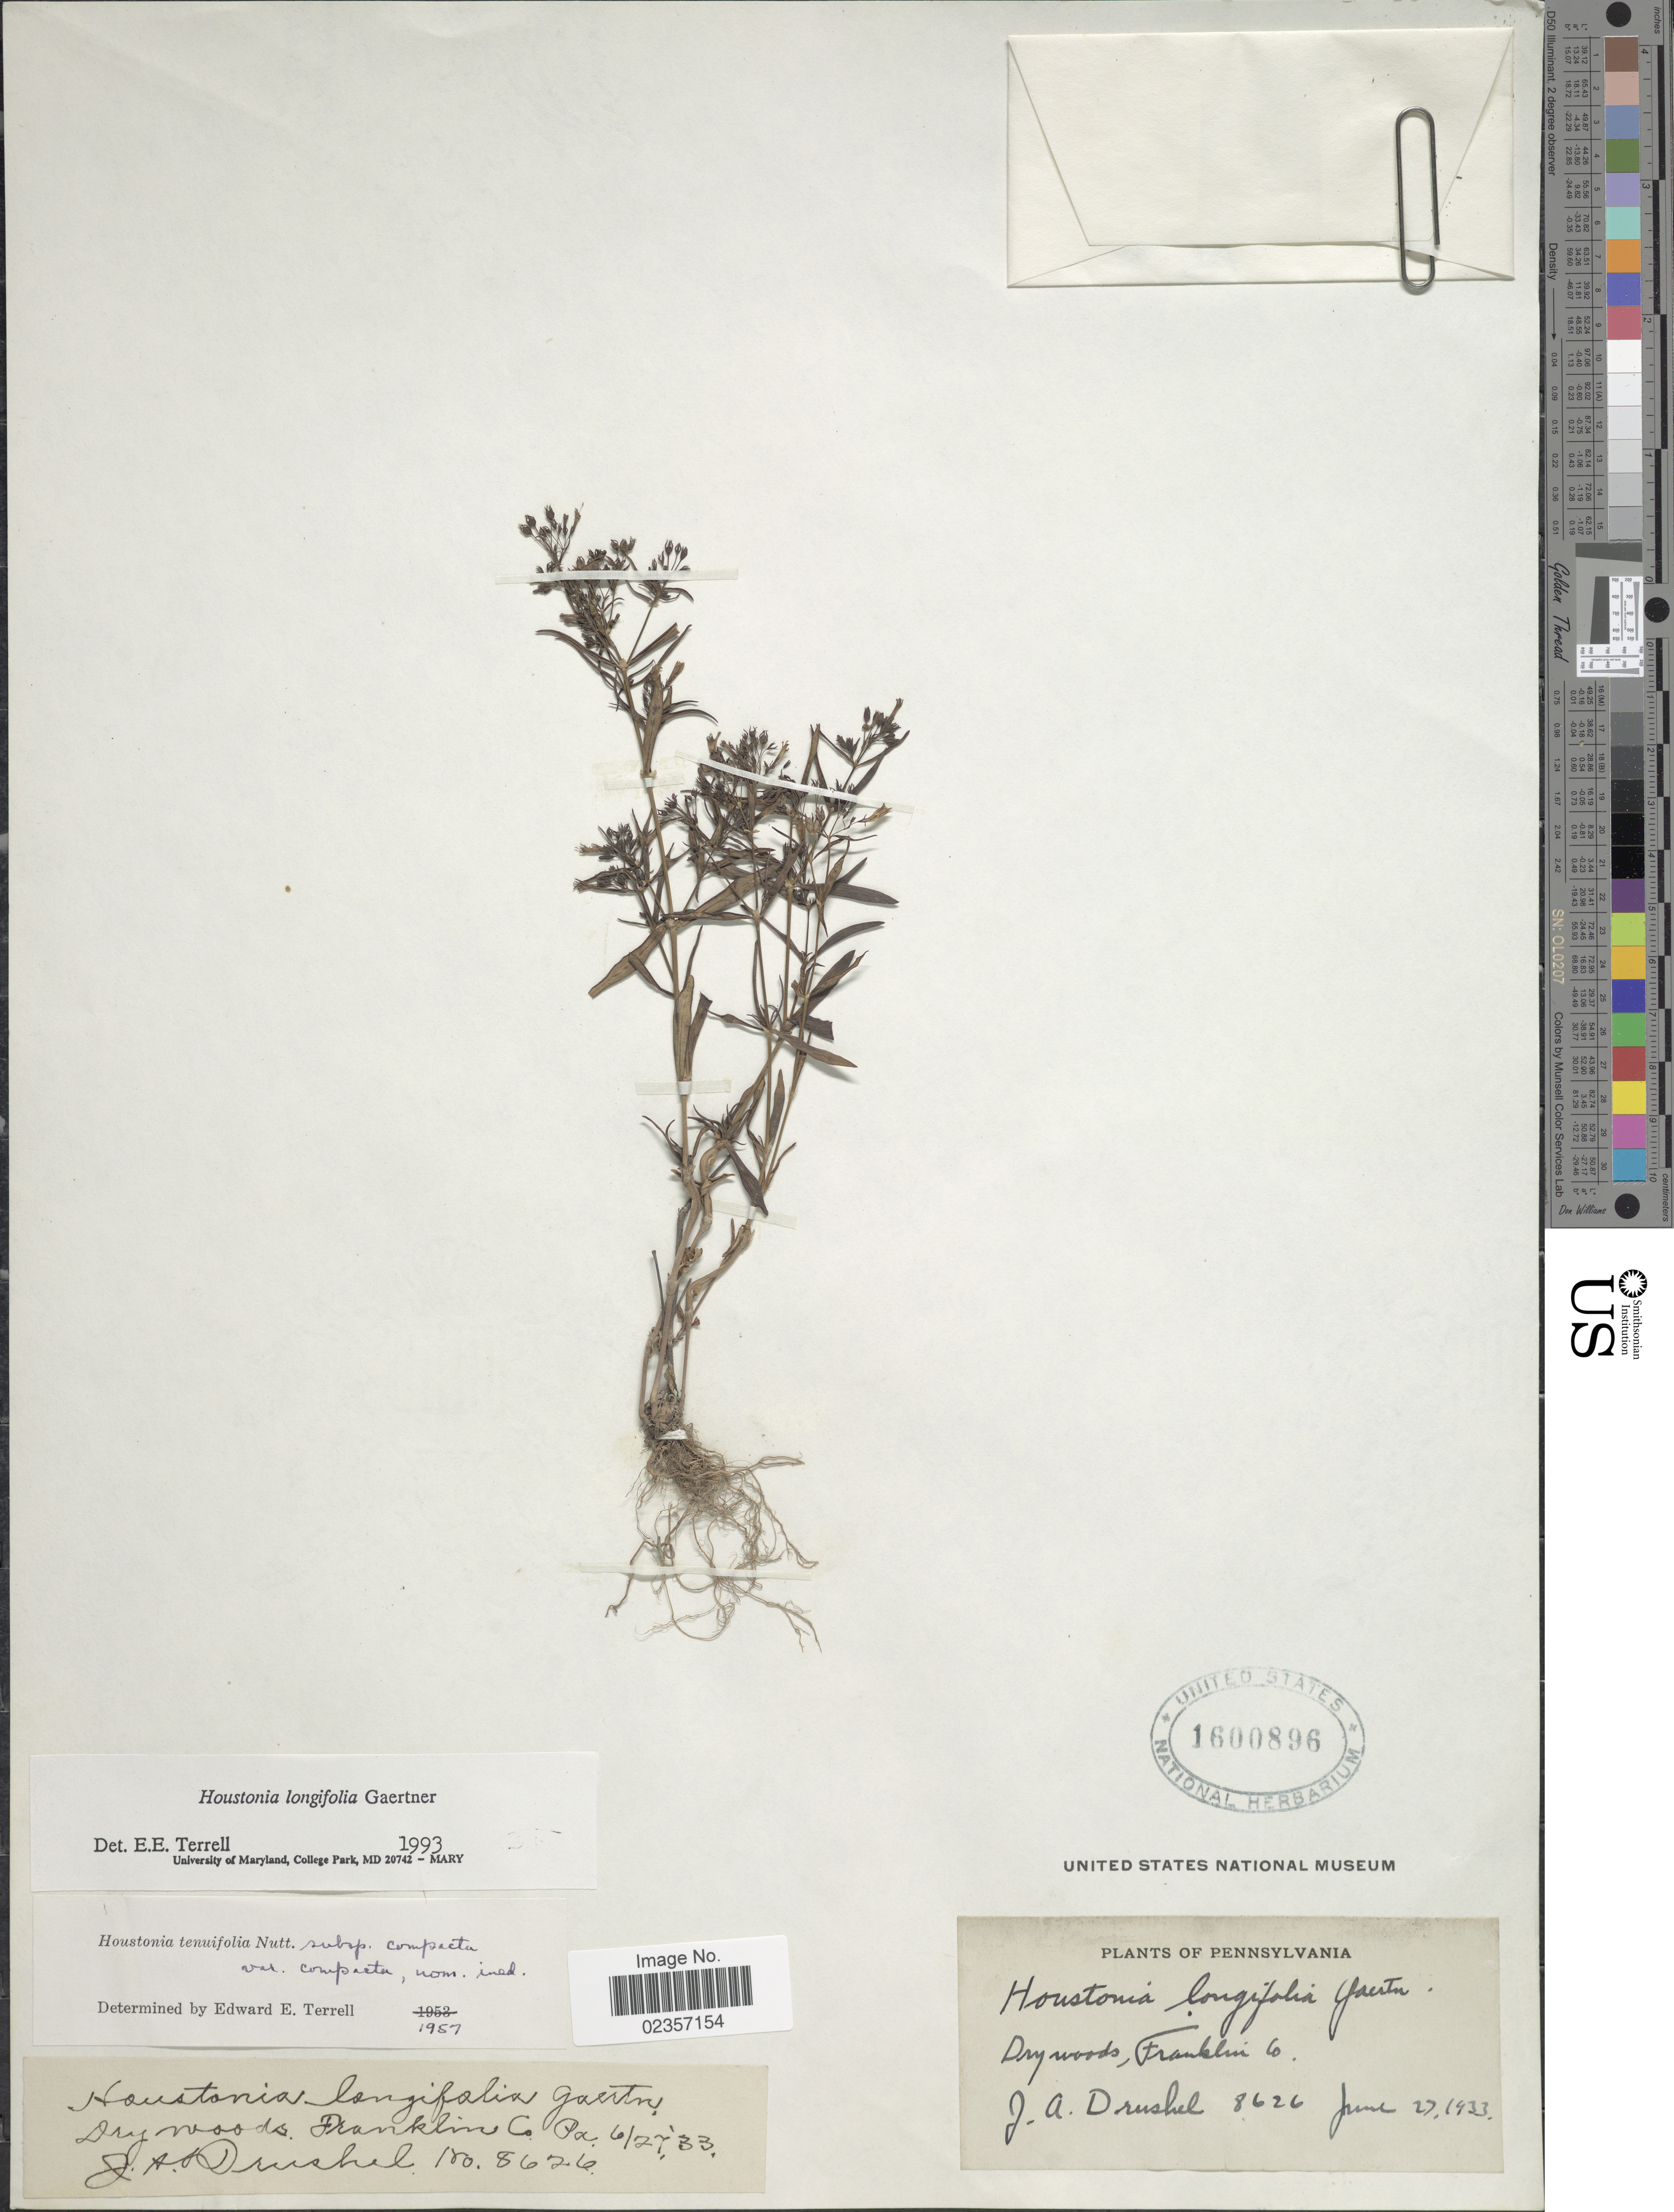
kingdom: Plantae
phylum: Tracheophyta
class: Magnoliopsida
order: Gentianales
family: Rubiaceae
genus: Houstonia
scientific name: Houstonia longifolia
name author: Gaertn.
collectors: J. A. Drushel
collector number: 8626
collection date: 1933-06-27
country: United States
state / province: Pennsylvania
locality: Dry woods, Franklin Co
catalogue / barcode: US 1600896